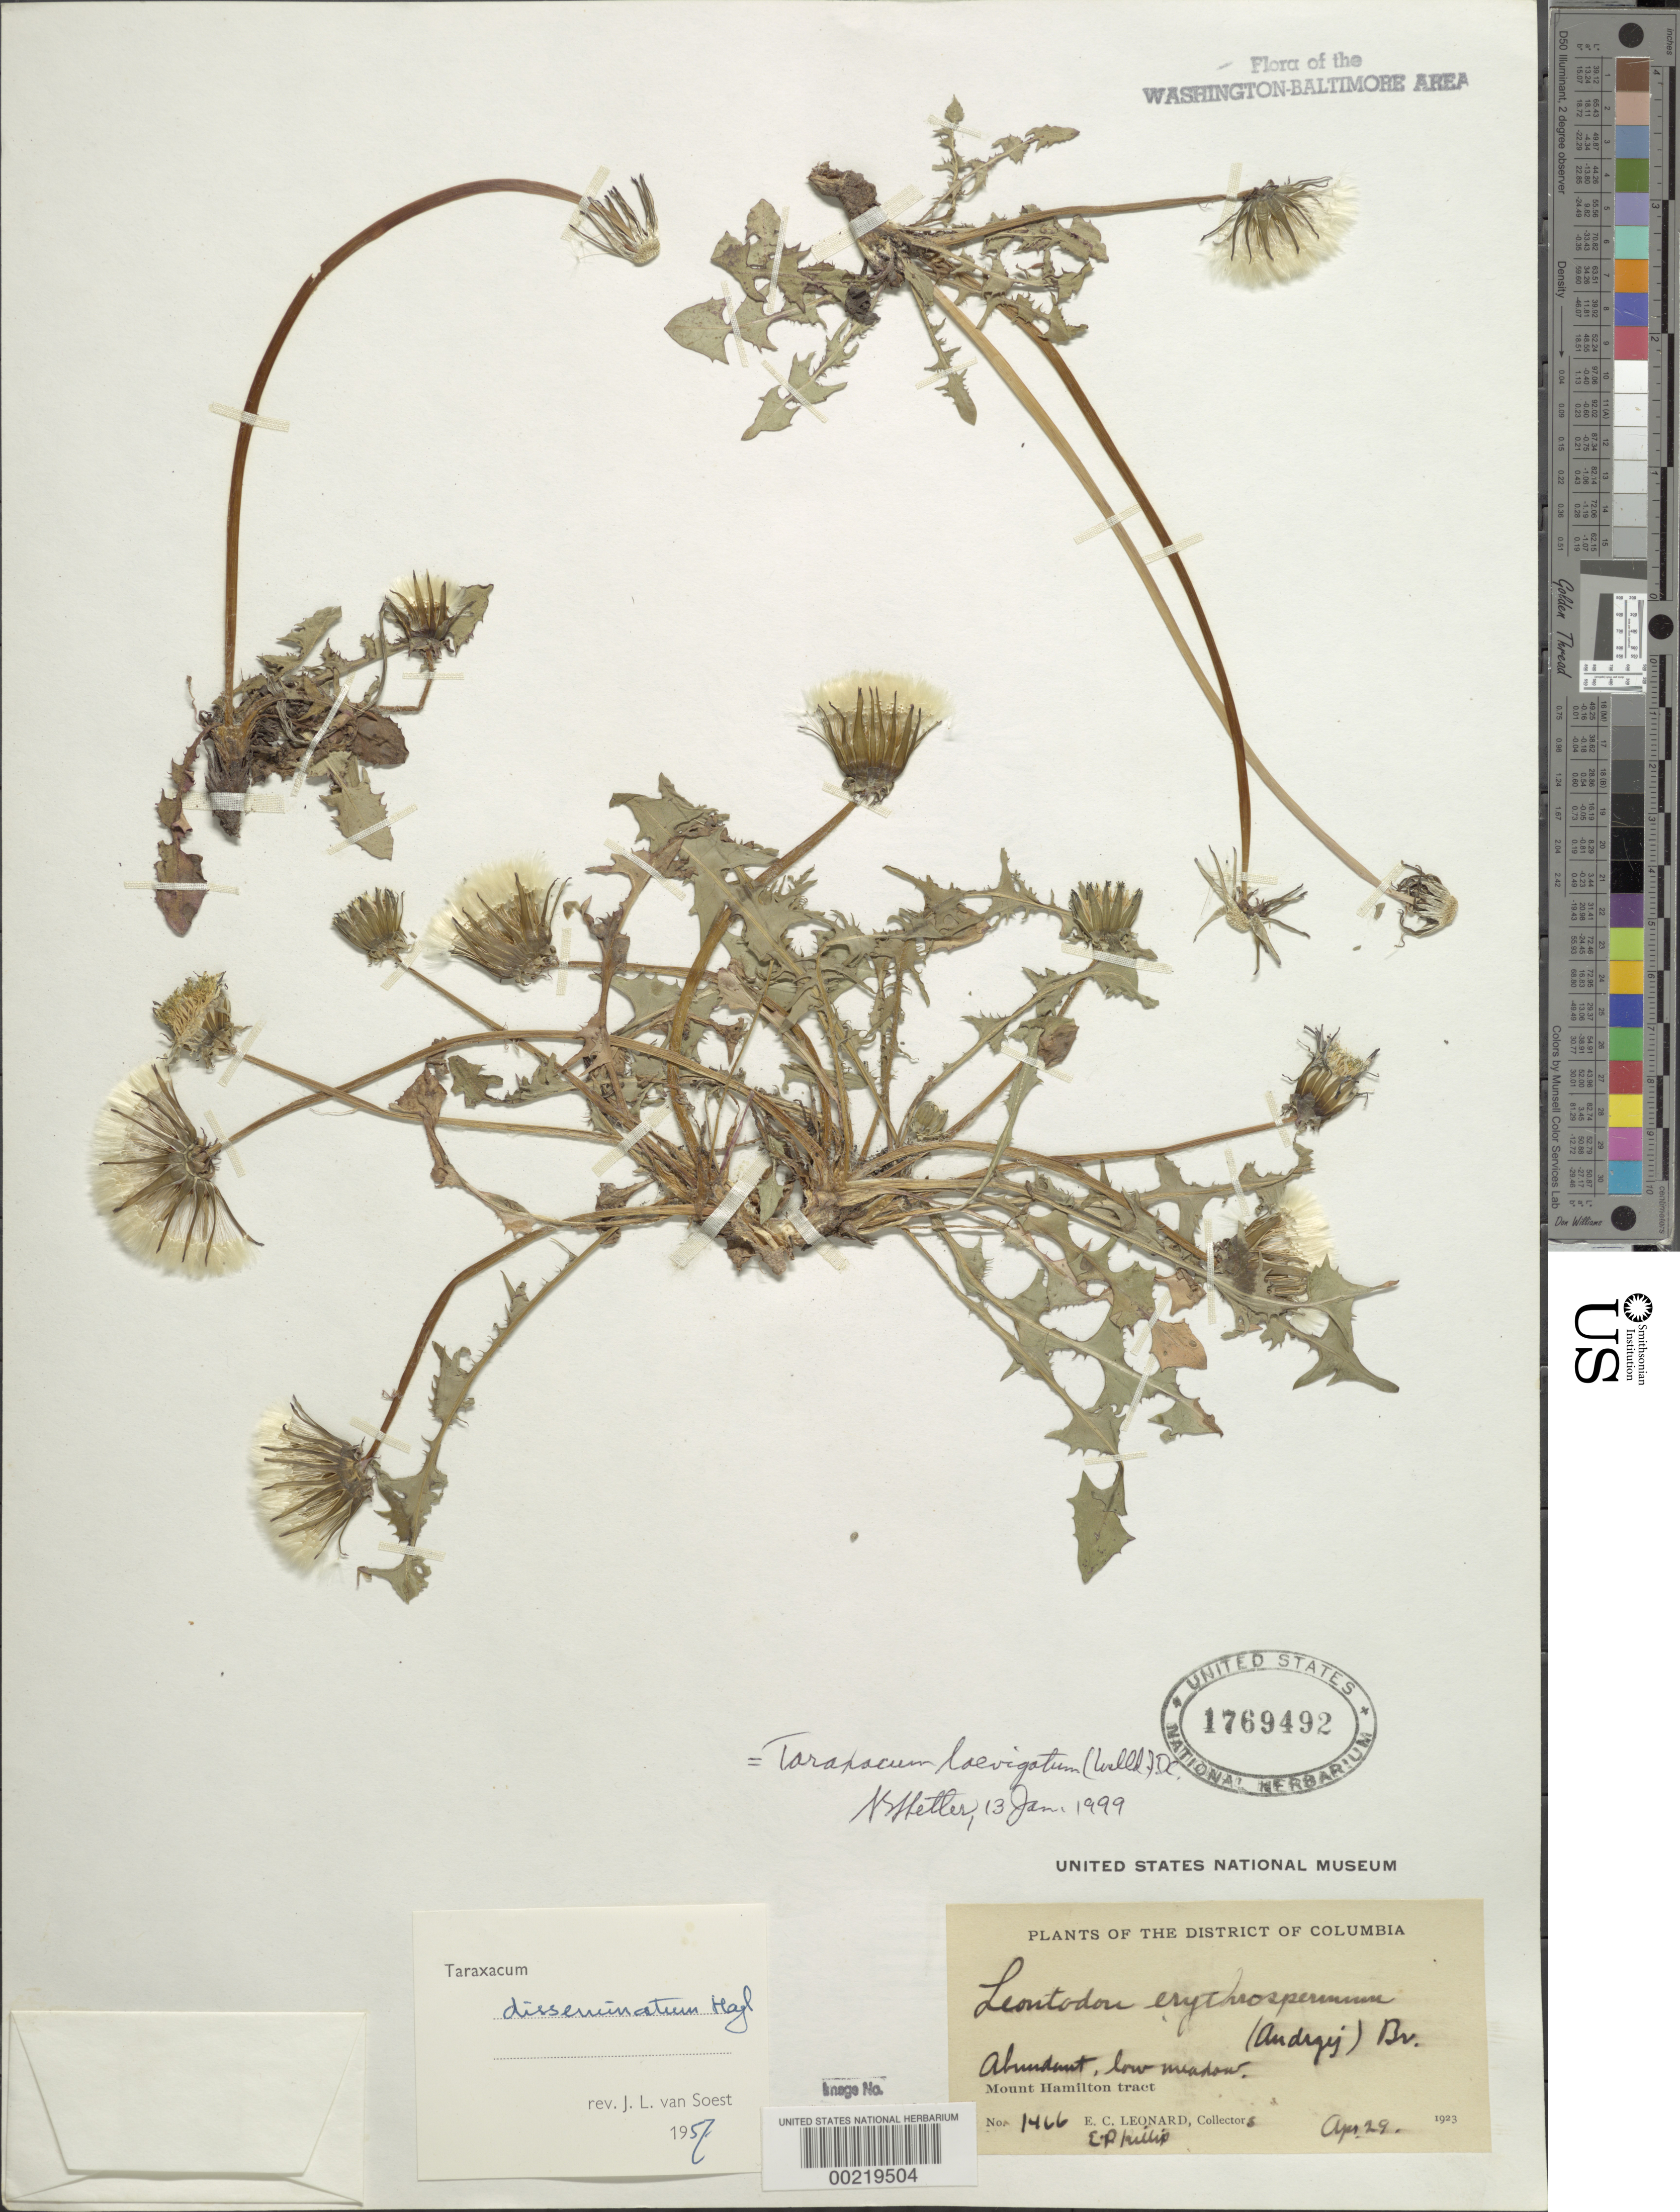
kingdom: Plantae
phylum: Tracheophyta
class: Magnoliopsida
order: Asterales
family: Asteraceae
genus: Taraxacum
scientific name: Taraxacum laevigatum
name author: (Willd.) DC.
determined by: Shetler, Stanwyn G., (US), NMNH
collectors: E. C. Leonard & E. P. Killip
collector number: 1466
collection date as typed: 29 Apr 1923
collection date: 1923-04-29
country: United States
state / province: District of Columbia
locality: Mount Hamilton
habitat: Low meadow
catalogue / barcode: US 1769492